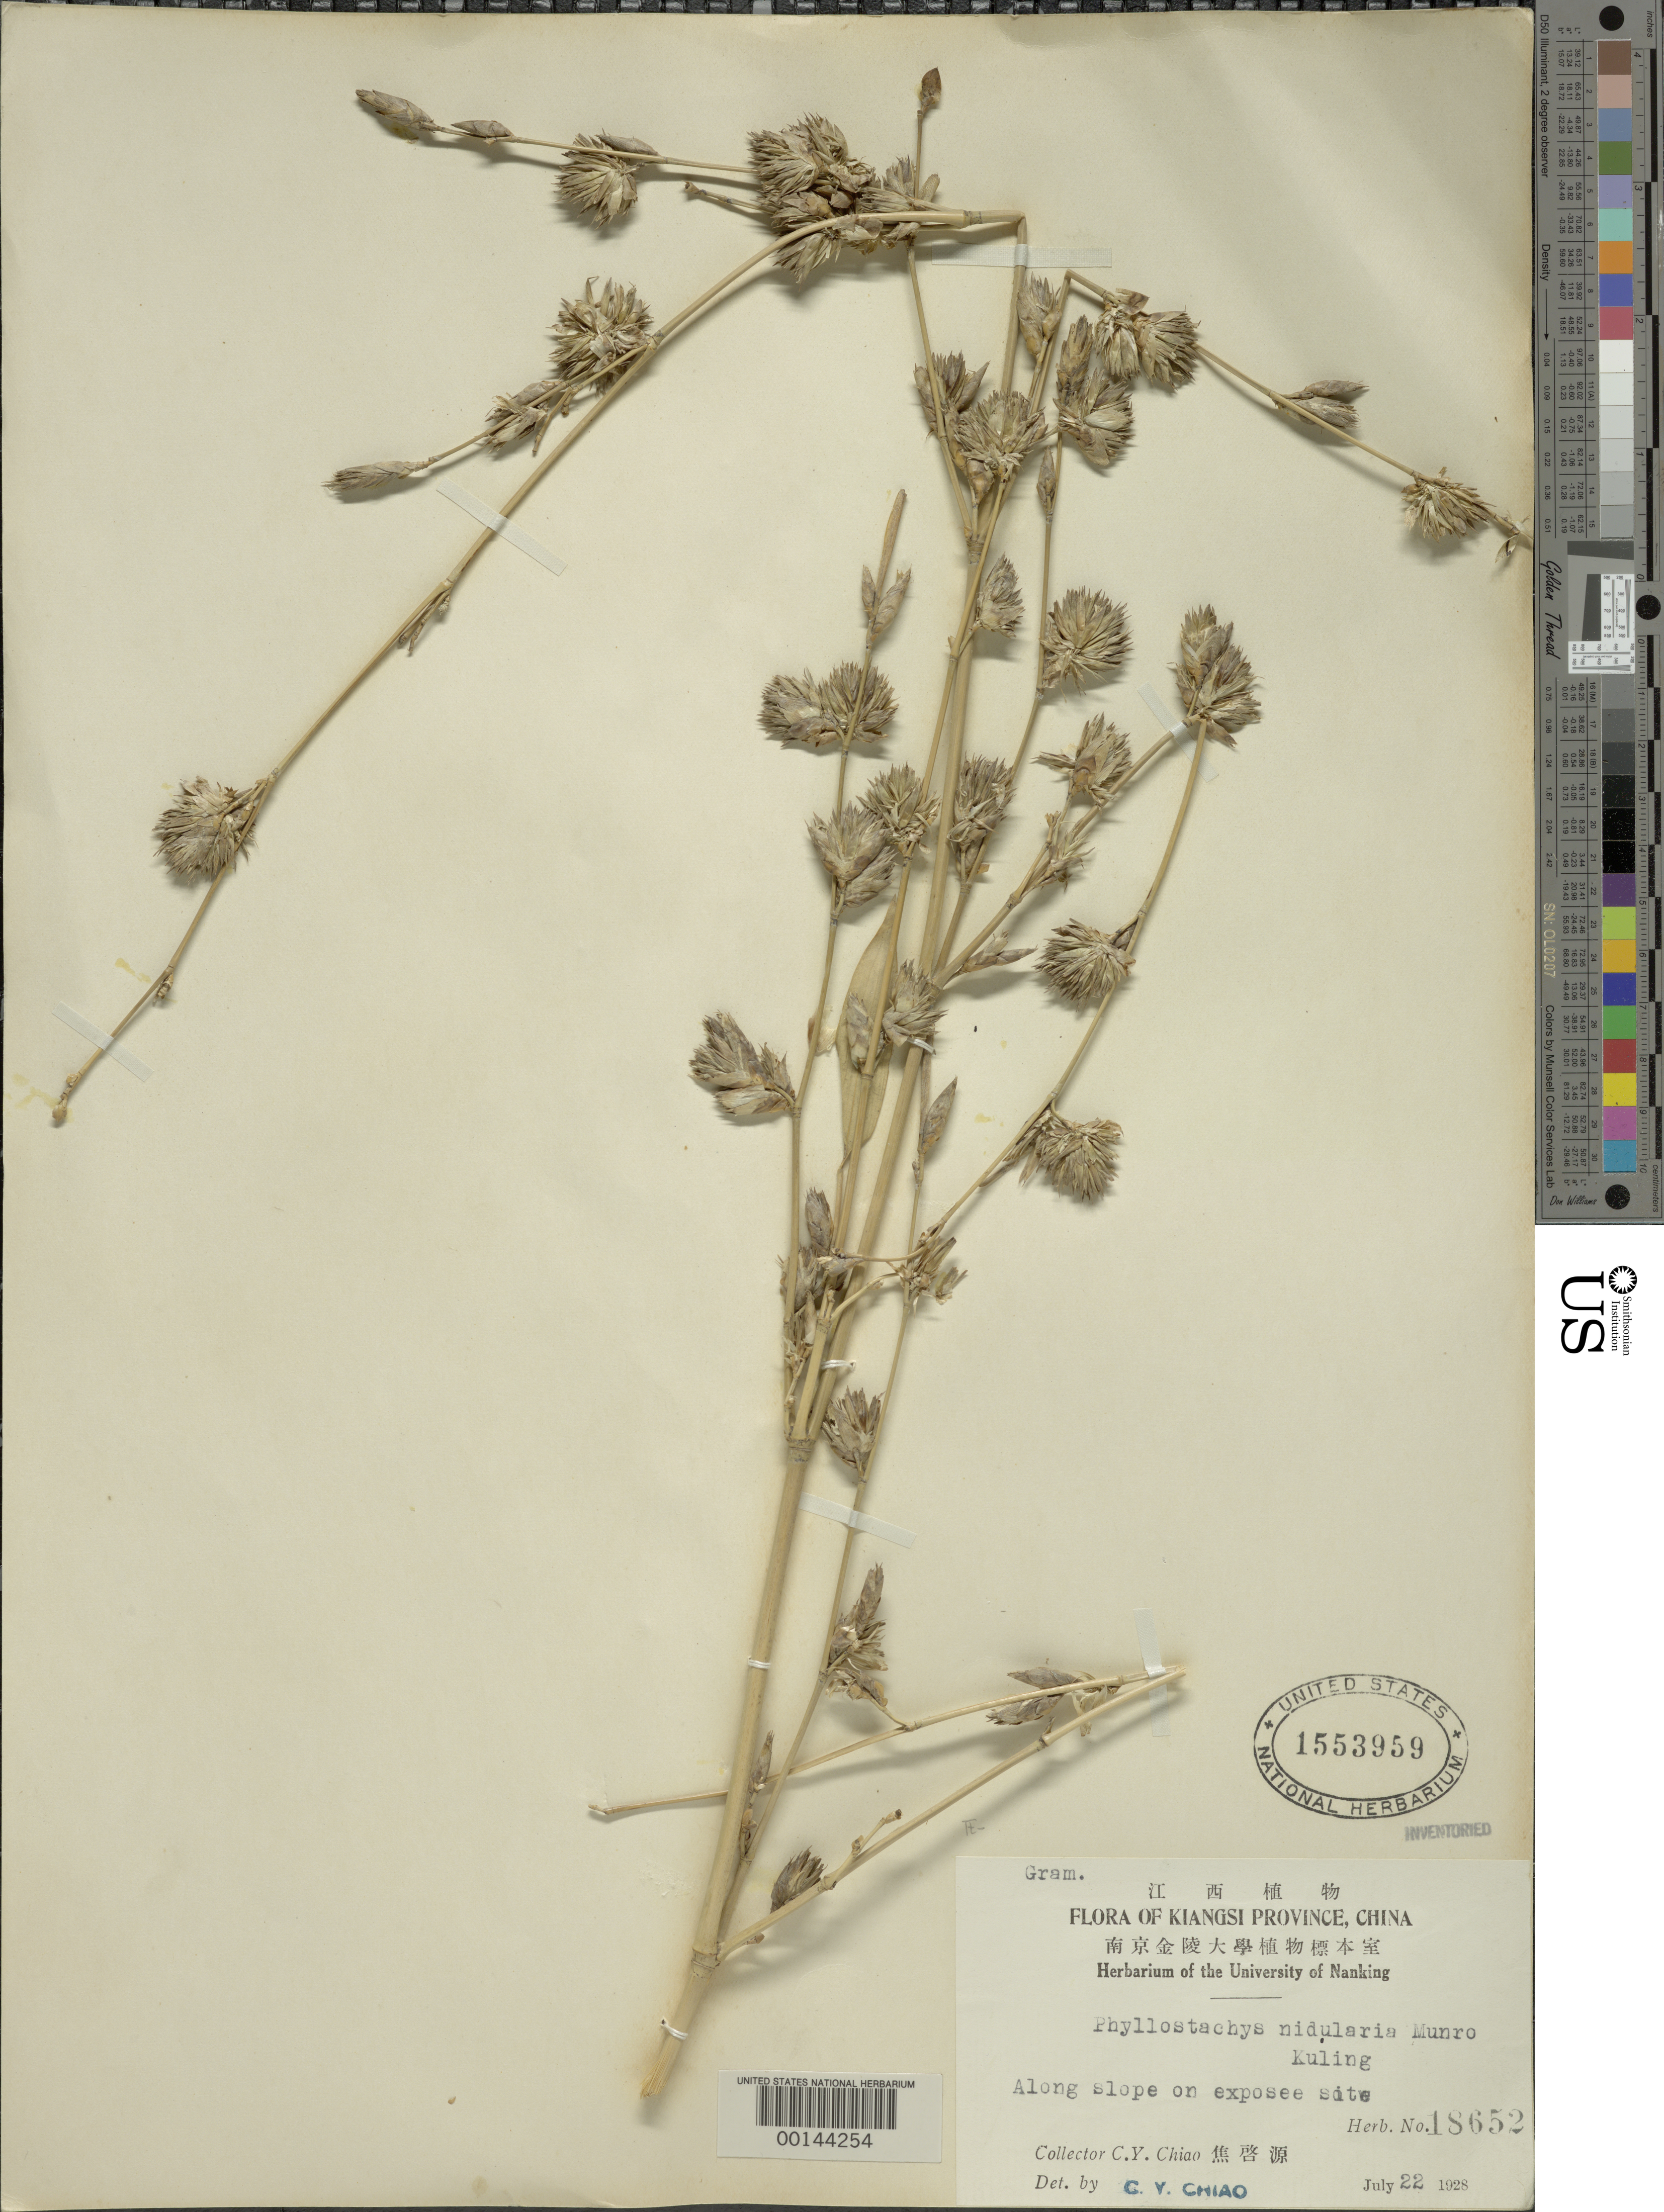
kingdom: Plantae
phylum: Tracheophyta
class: Liliopsida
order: Poales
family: Poaceae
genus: Phyllostachys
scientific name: Phyllostachys nidularia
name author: Munro ex Fenzi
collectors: C. Y. Chiao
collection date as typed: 22 Jul 1928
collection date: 1928-07-22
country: China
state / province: Jiangxi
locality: Kuling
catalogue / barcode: US 1553959